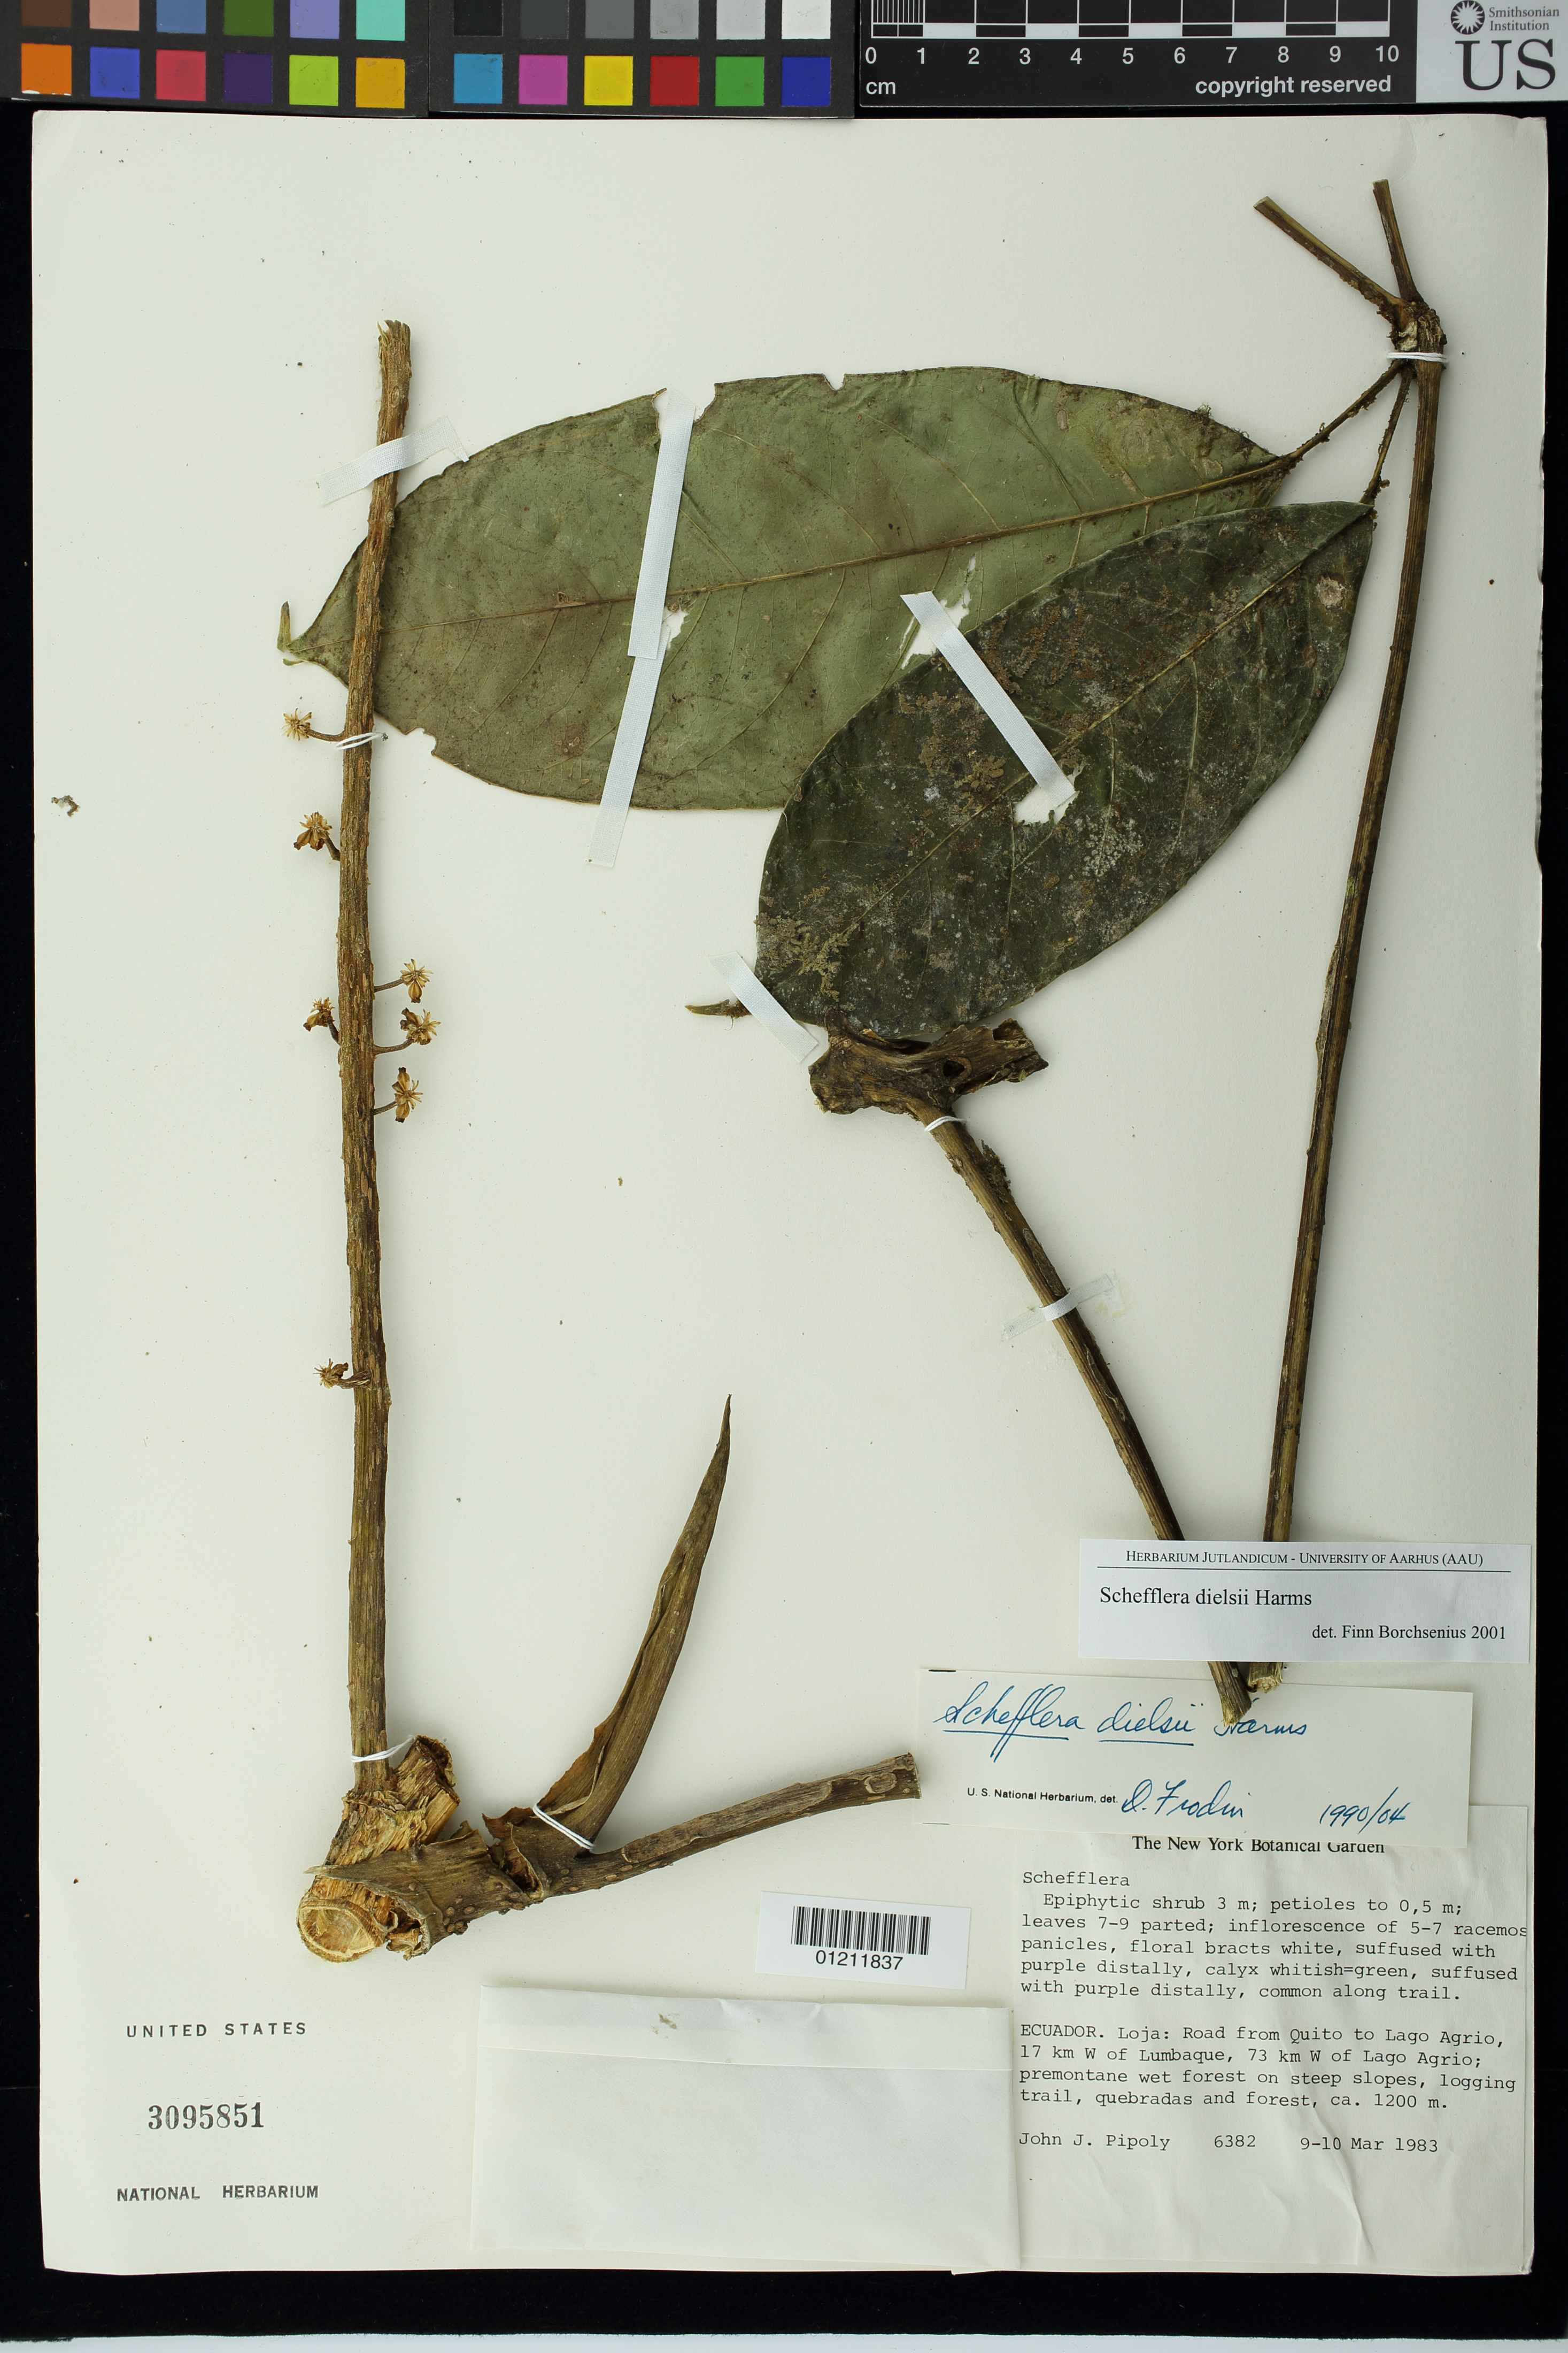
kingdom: Plantae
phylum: Tracheophyta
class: Magnoliopsida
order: Apiales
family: Araliaceae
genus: Schefflera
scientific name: Schefflera decagyna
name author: Cuatrec.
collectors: J. J. Pipoly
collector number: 6382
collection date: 1983-03-09/1983-03-10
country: Ecuador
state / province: Loja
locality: Loja: Road from Quito to Lago Agrio, 17 km W of Lumbaque, 73 km W of Lago Agrio; premontane wet forest on steep slopes, logging trail, quebradas and forest.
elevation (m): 1200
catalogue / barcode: US 3095851